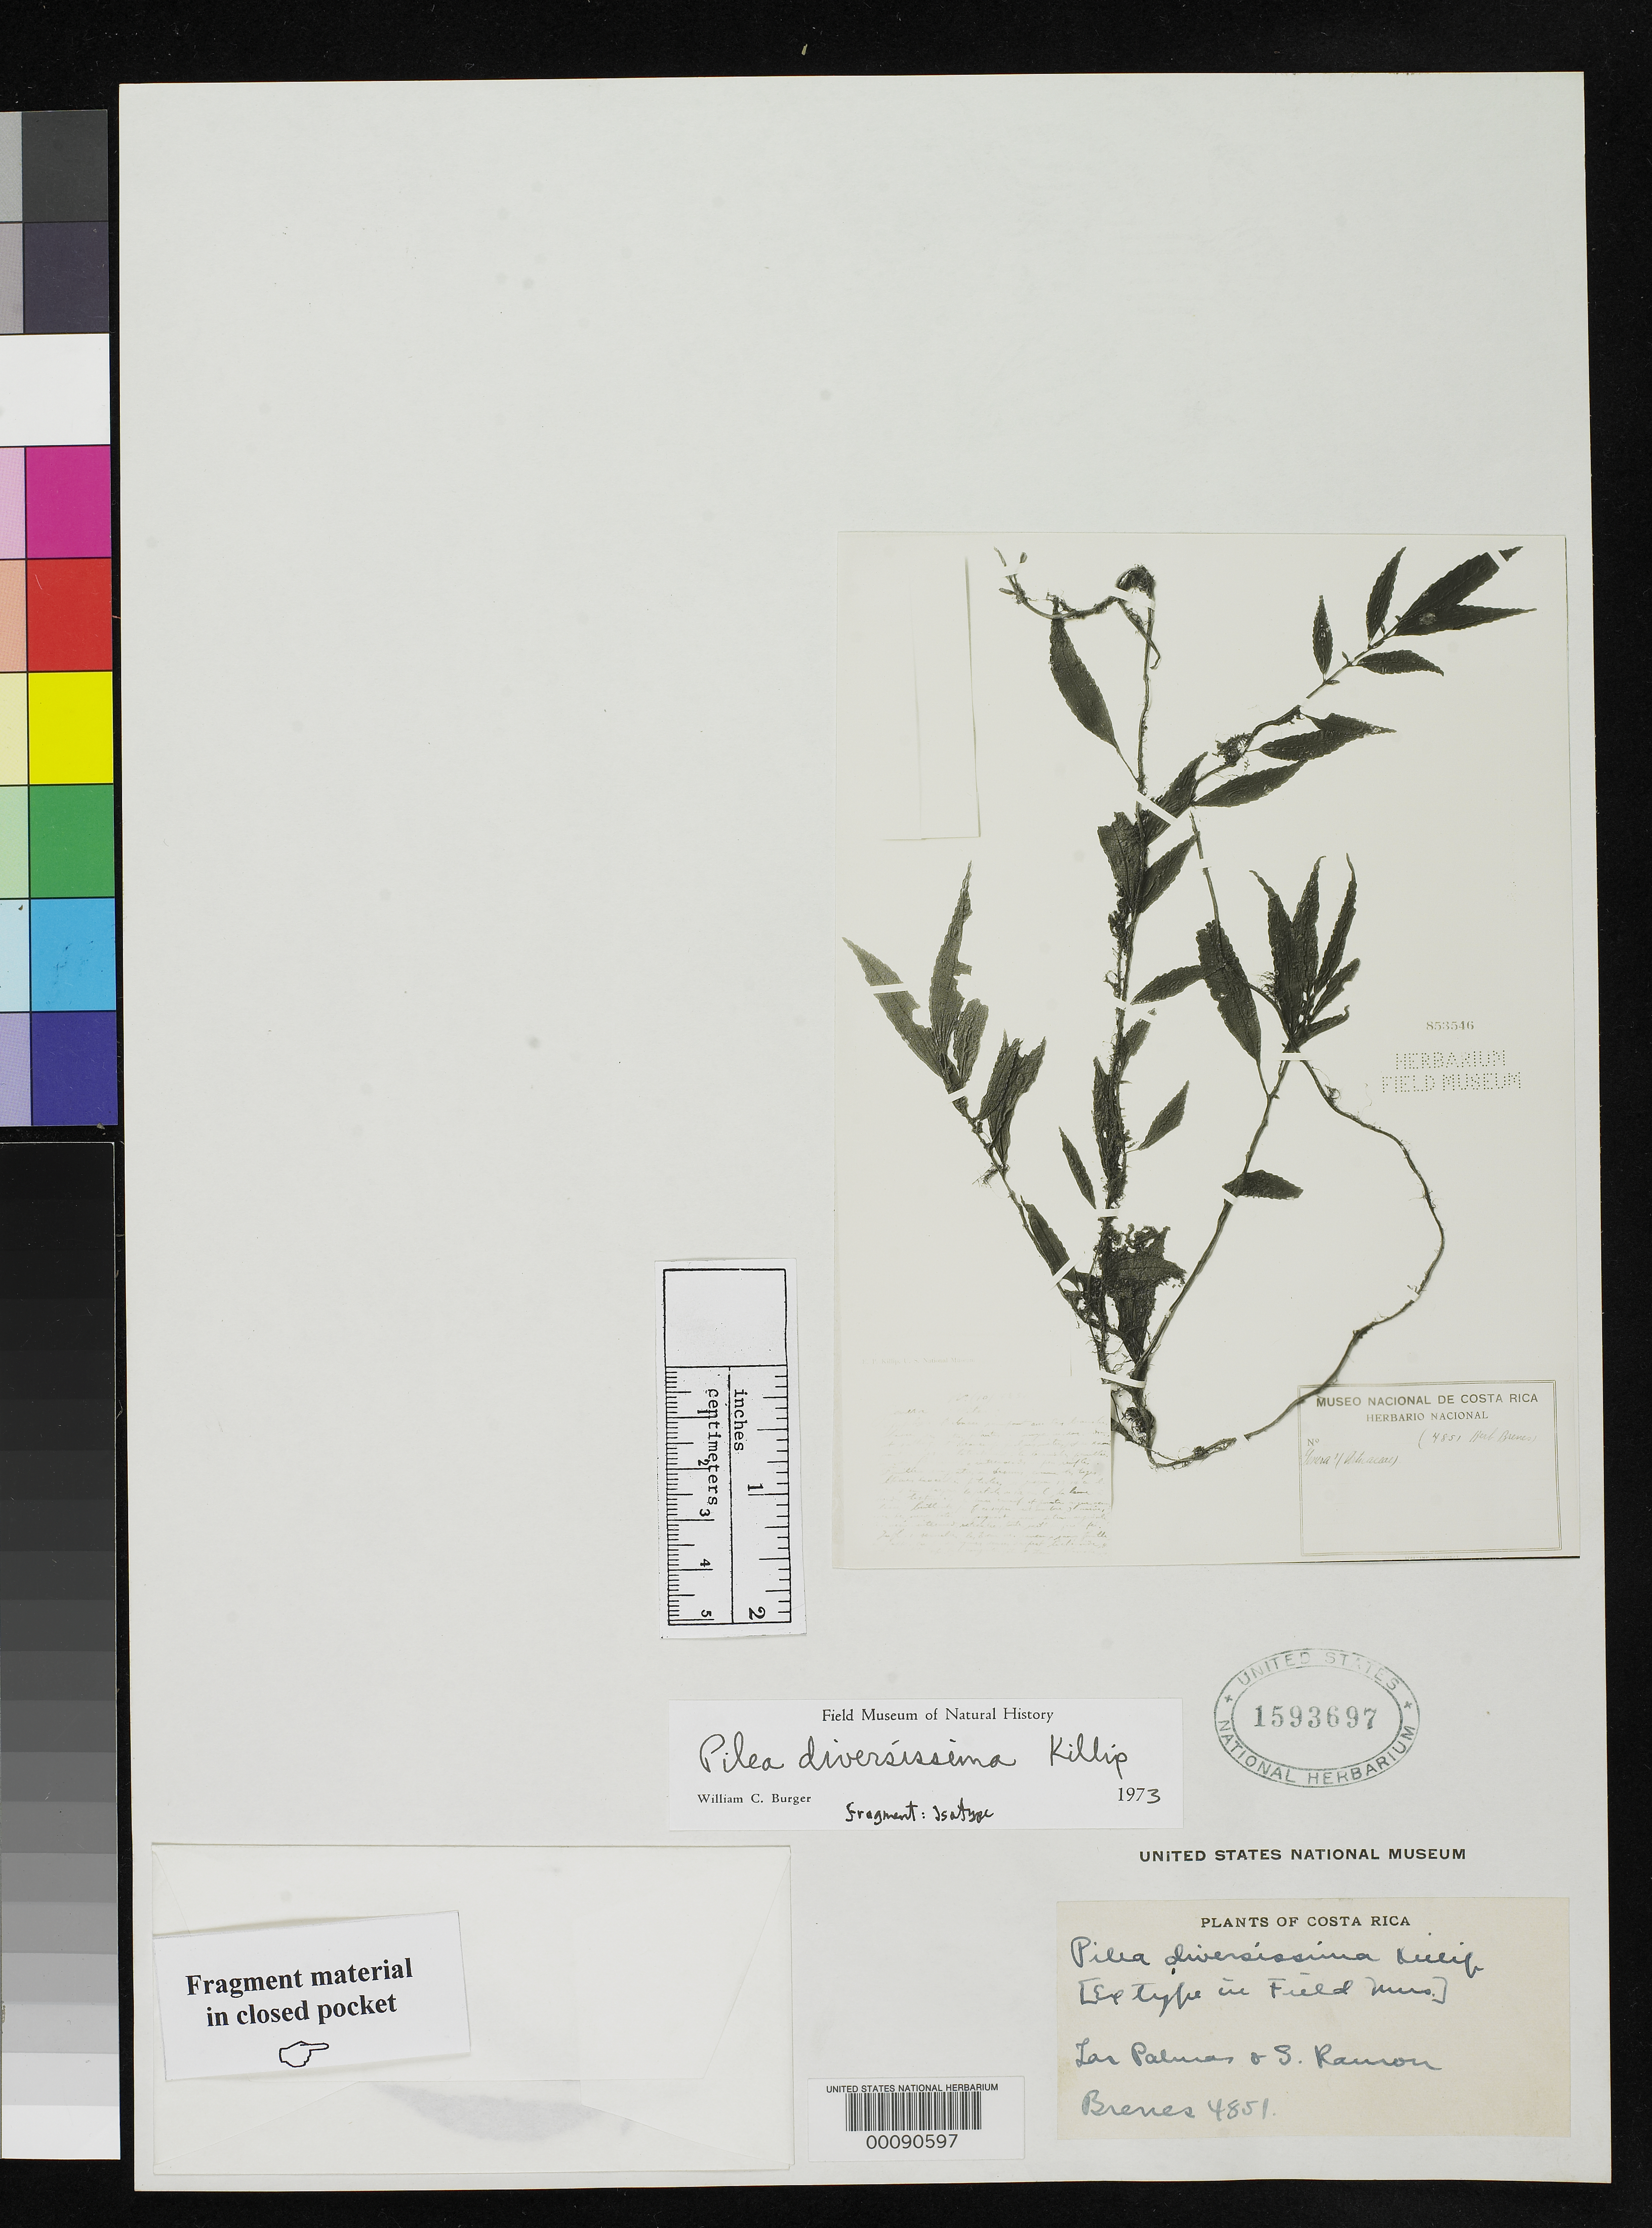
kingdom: Plantae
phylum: Tracheophyta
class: Magnoliopsida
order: Rosales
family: Urticaceae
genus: Pilea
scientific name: Pilea diversissima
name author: Killip ex Standl.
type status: Type Fragment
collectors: A. Brenes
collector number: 4851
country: Costa Rica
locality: Las Palmas and San Ramon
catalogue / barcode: US 1593697